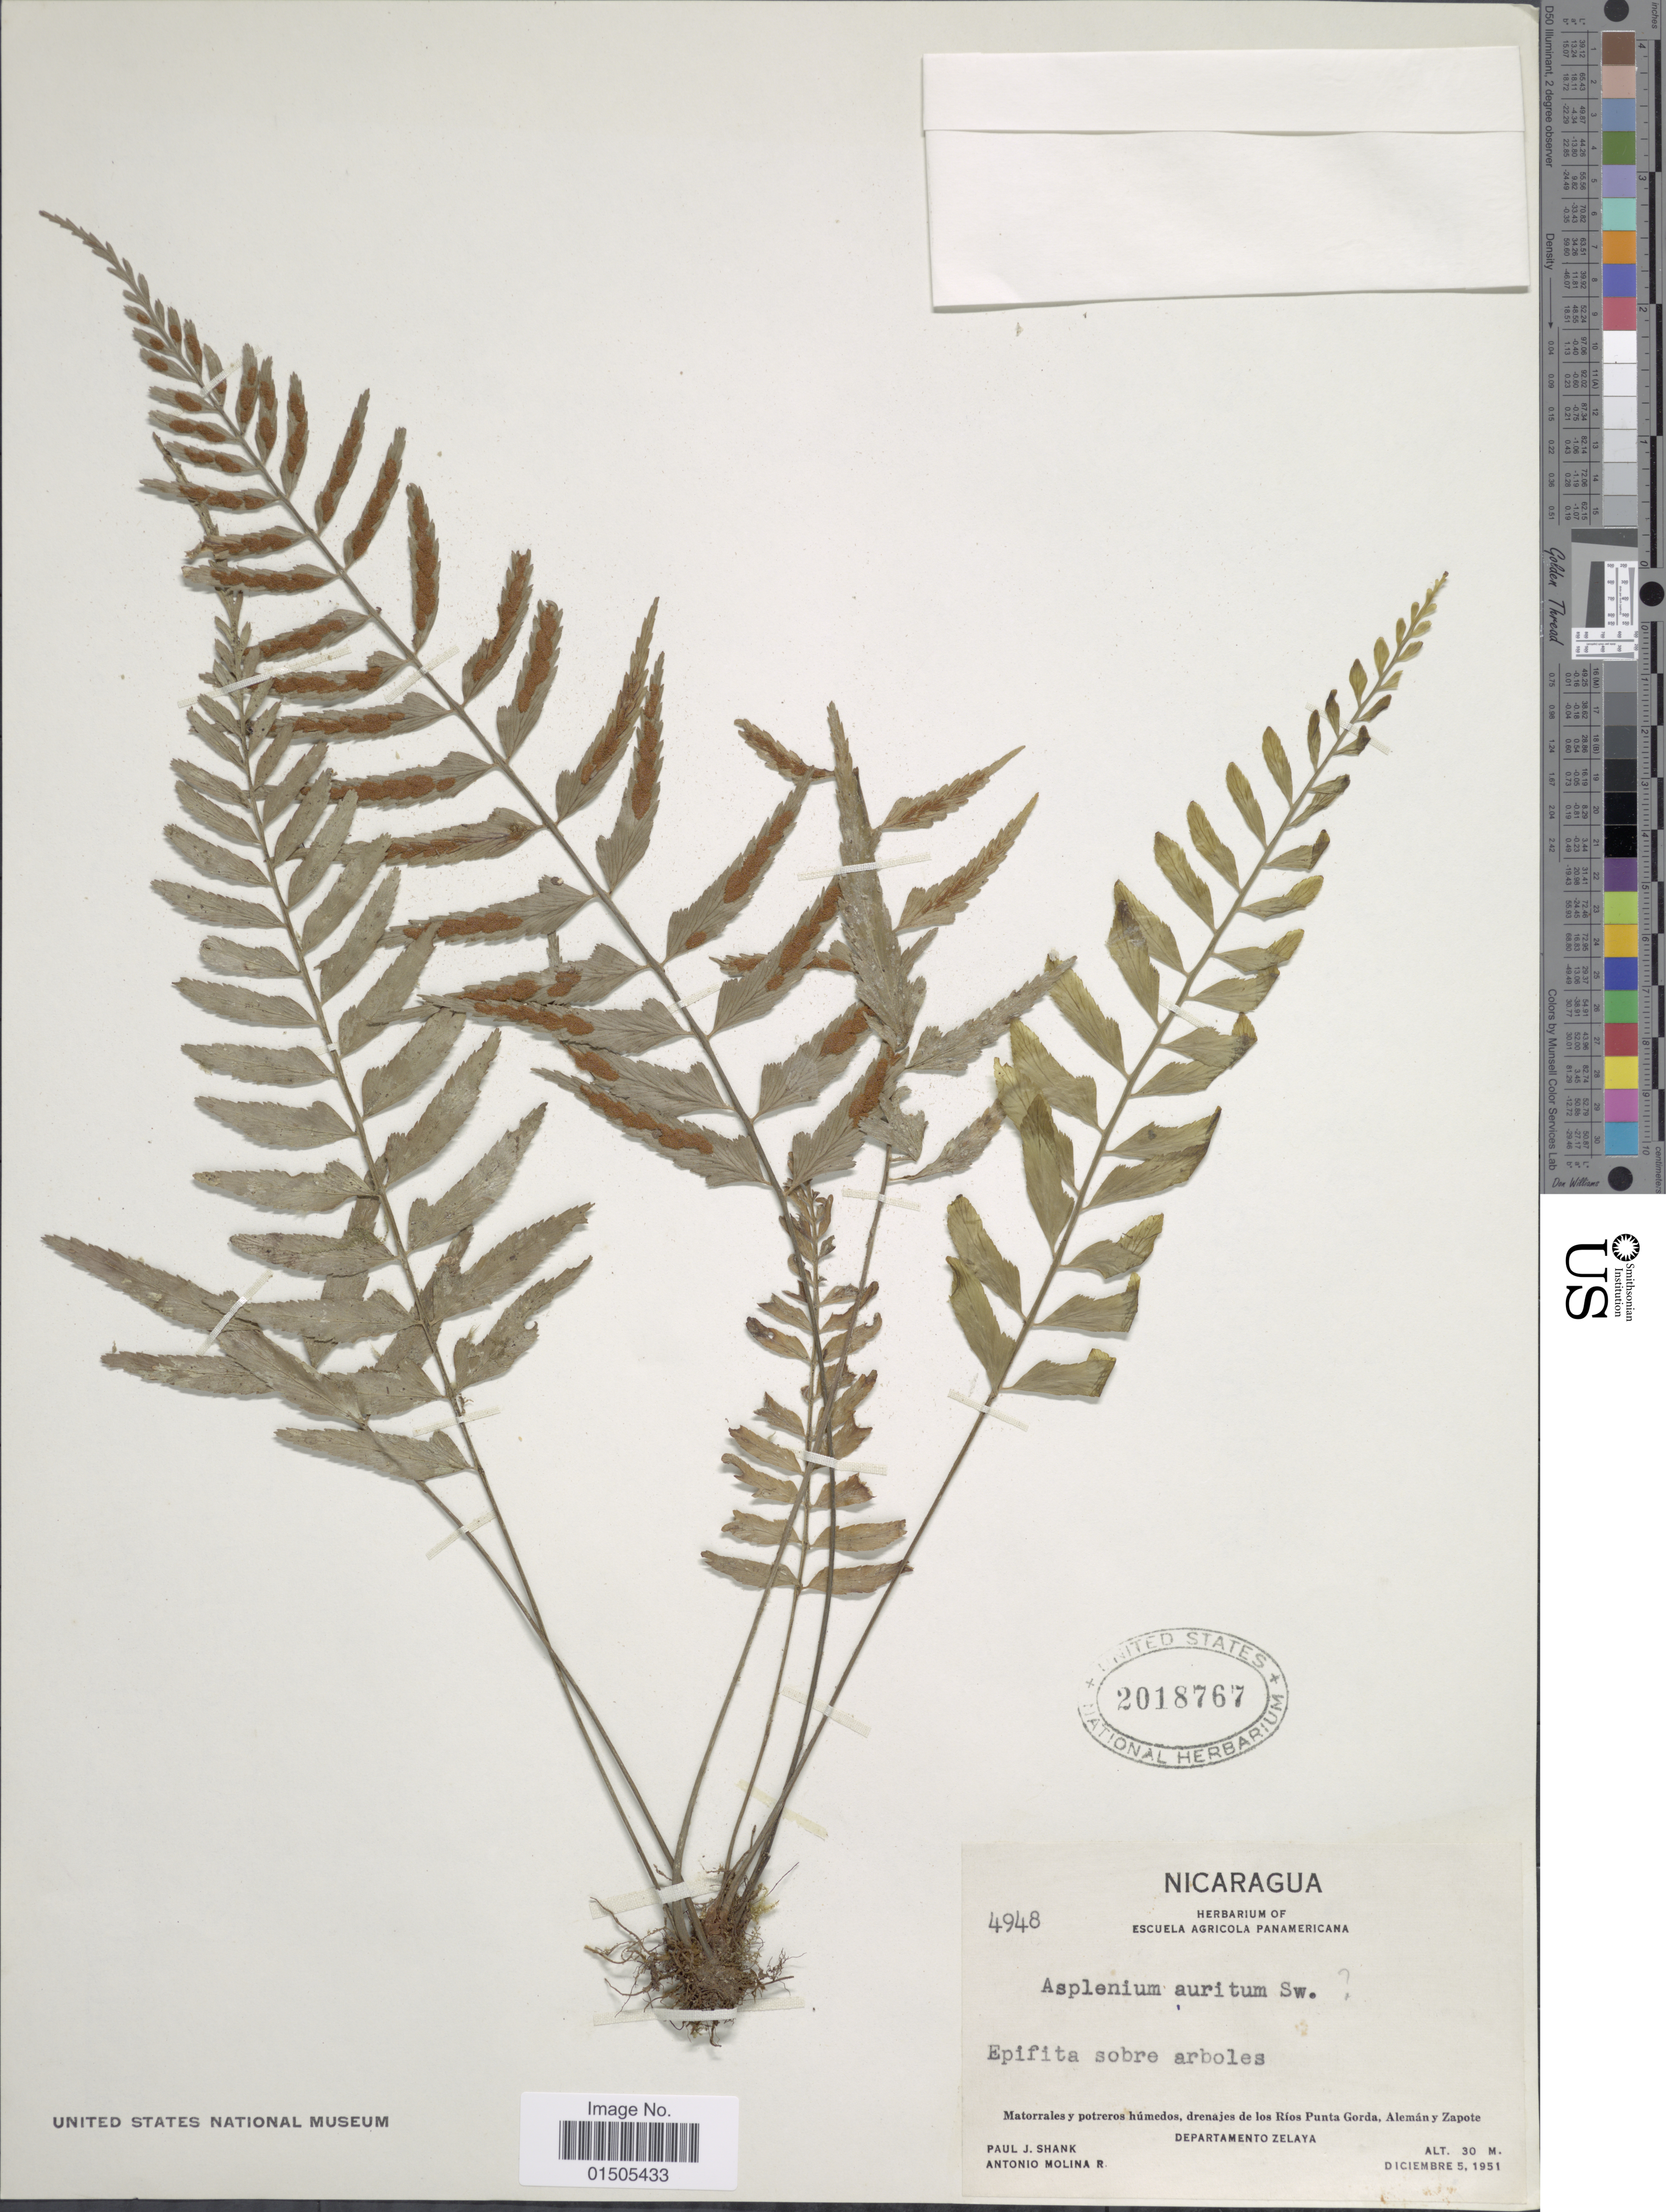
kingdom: Plantae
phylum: Tracheophyta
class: Polypodiopsida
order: Polypodiales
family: Aspleniaceae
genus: Asplenium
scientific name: Asplenium auritum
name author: Sw.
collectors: P. J. Shank & A. Molina R.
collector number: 4948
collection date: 1951-12-05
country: Nicaragua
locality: Matorrales y potreros húmedos, drenajes de los Ríos Punta Gorda, Alemán y Zapote.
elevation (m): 30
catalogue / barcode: US 2018767